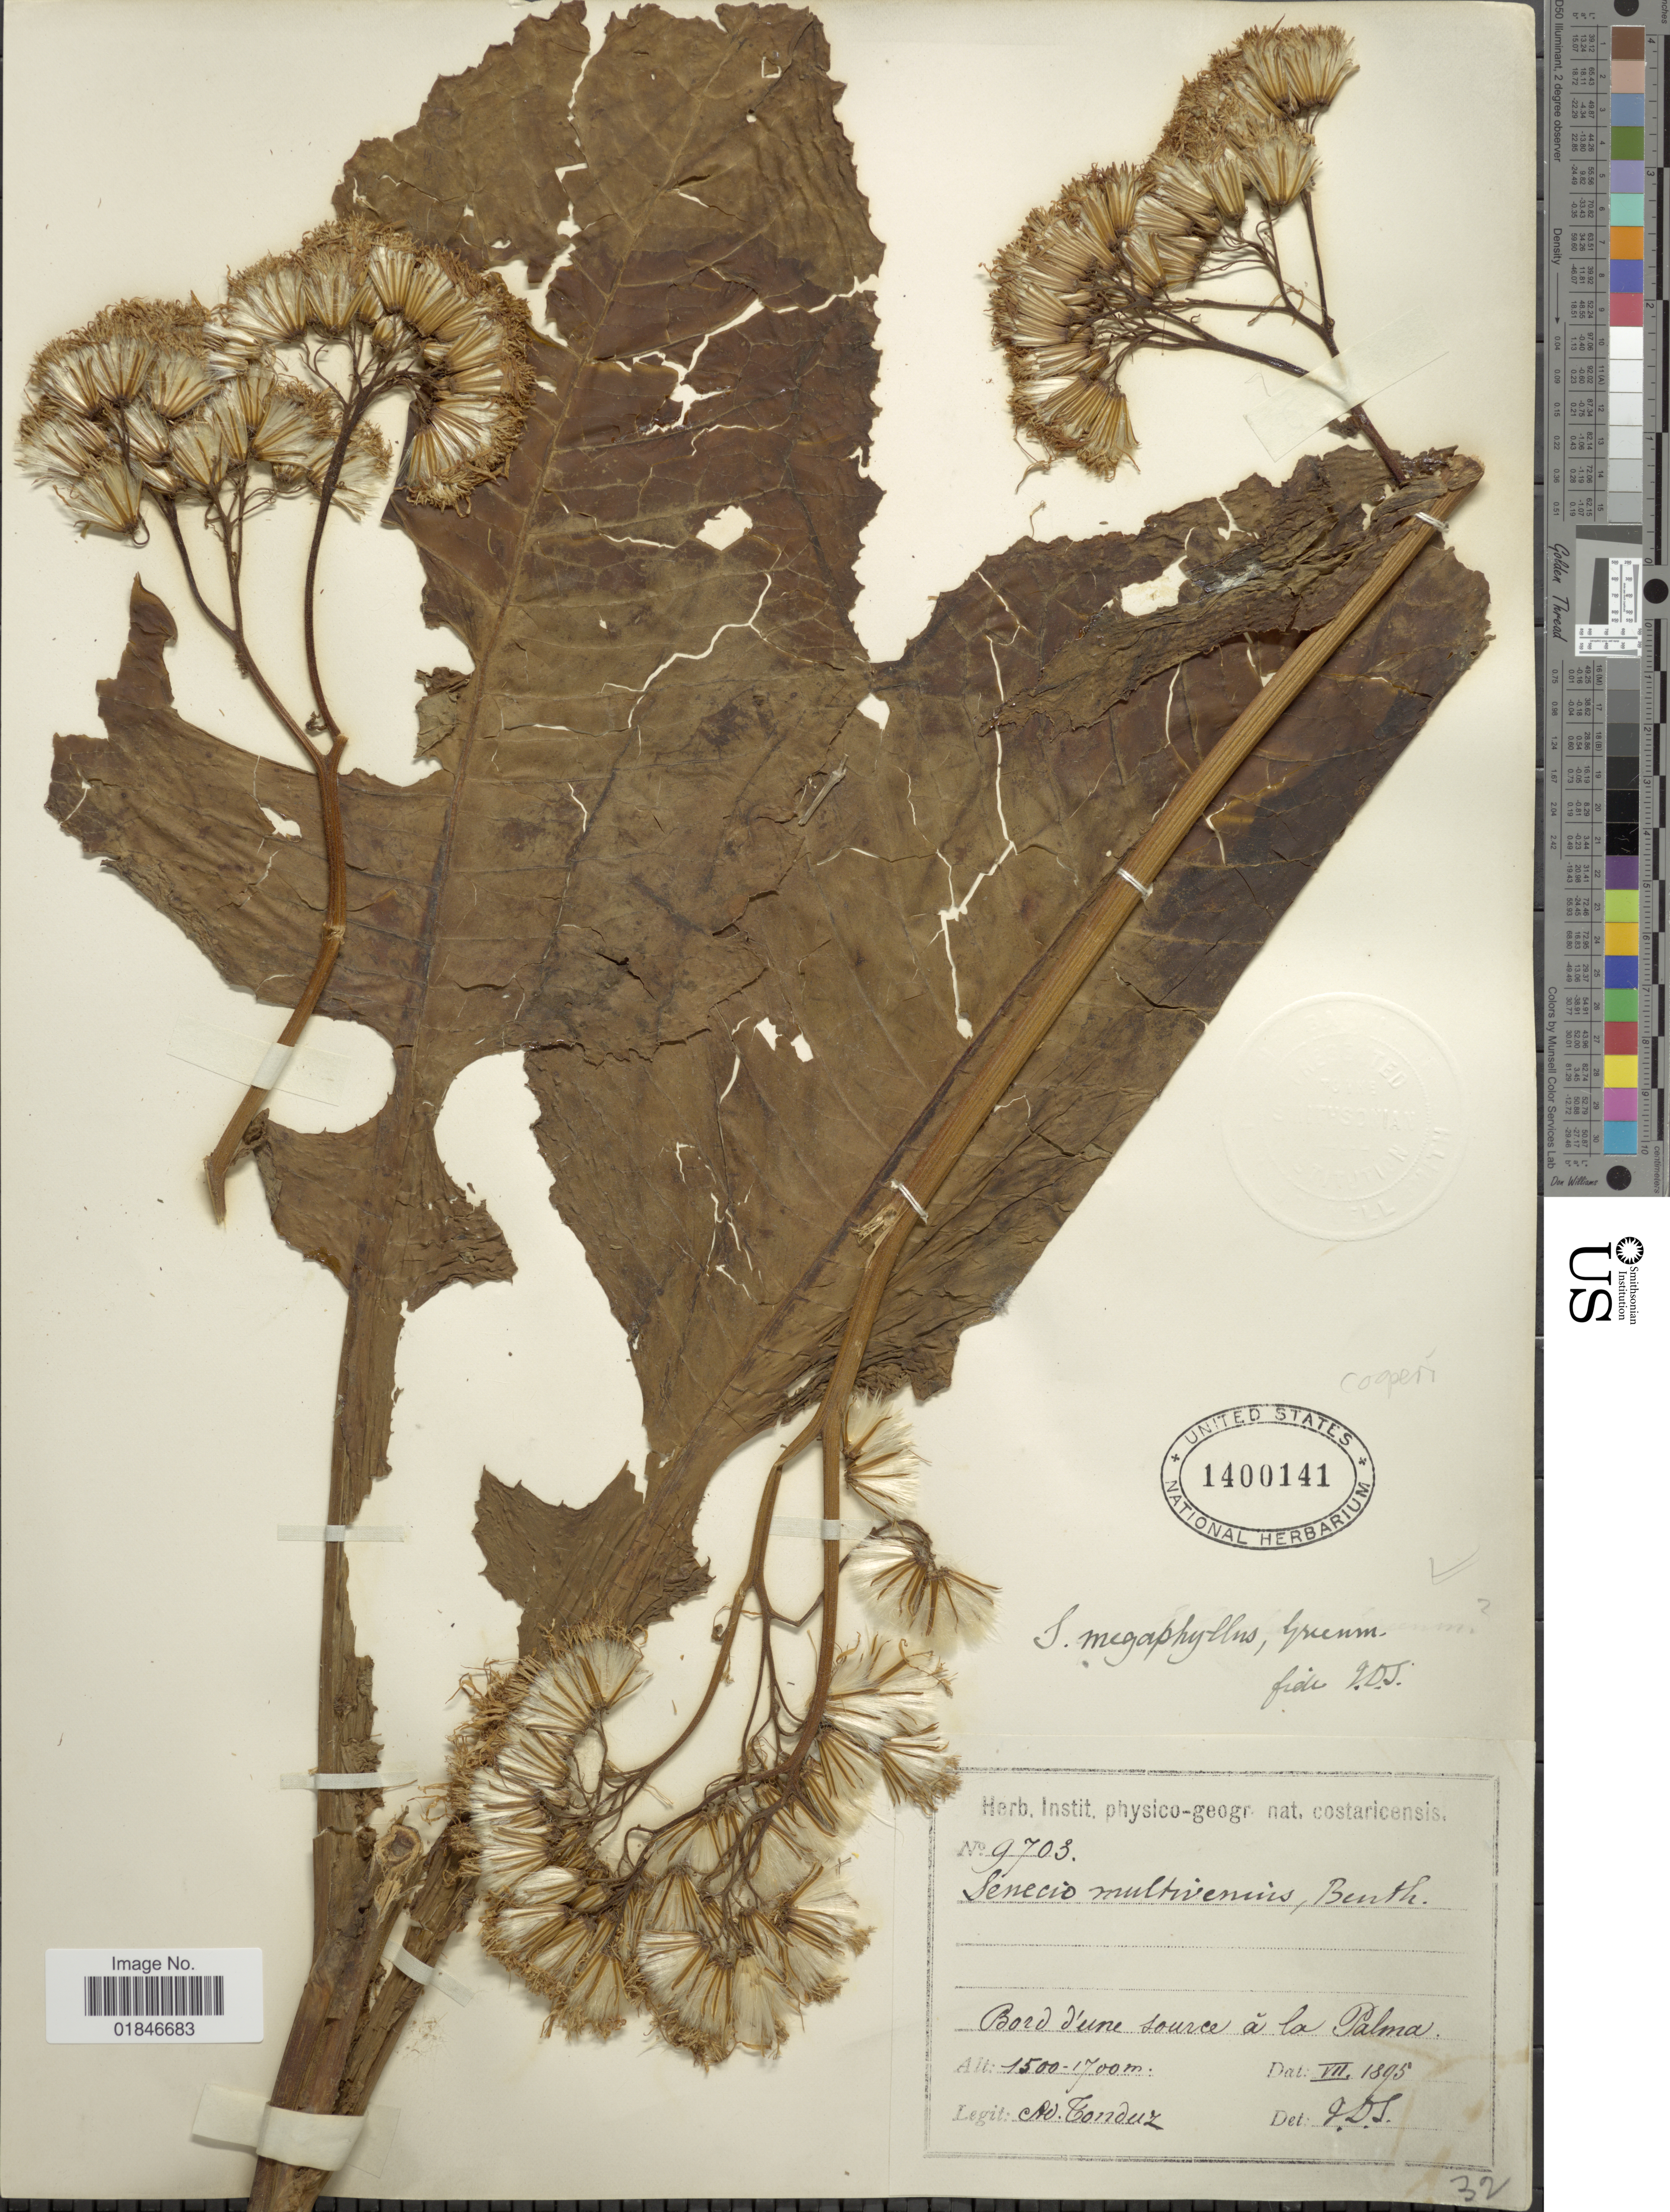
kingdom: Plantae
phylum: Tracheophyta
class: Magnoliopsida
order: Asterales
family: Asteraceae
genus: Jessea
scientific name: Jessea cooperi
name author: (Greenm.) H. Rob. & Cuatrec.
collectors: A. Tonduz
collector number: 9703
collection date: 1895-07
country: Costa Rica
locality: Bord d'une soure a la Palma.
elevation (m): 1500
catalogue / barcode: US 1400141